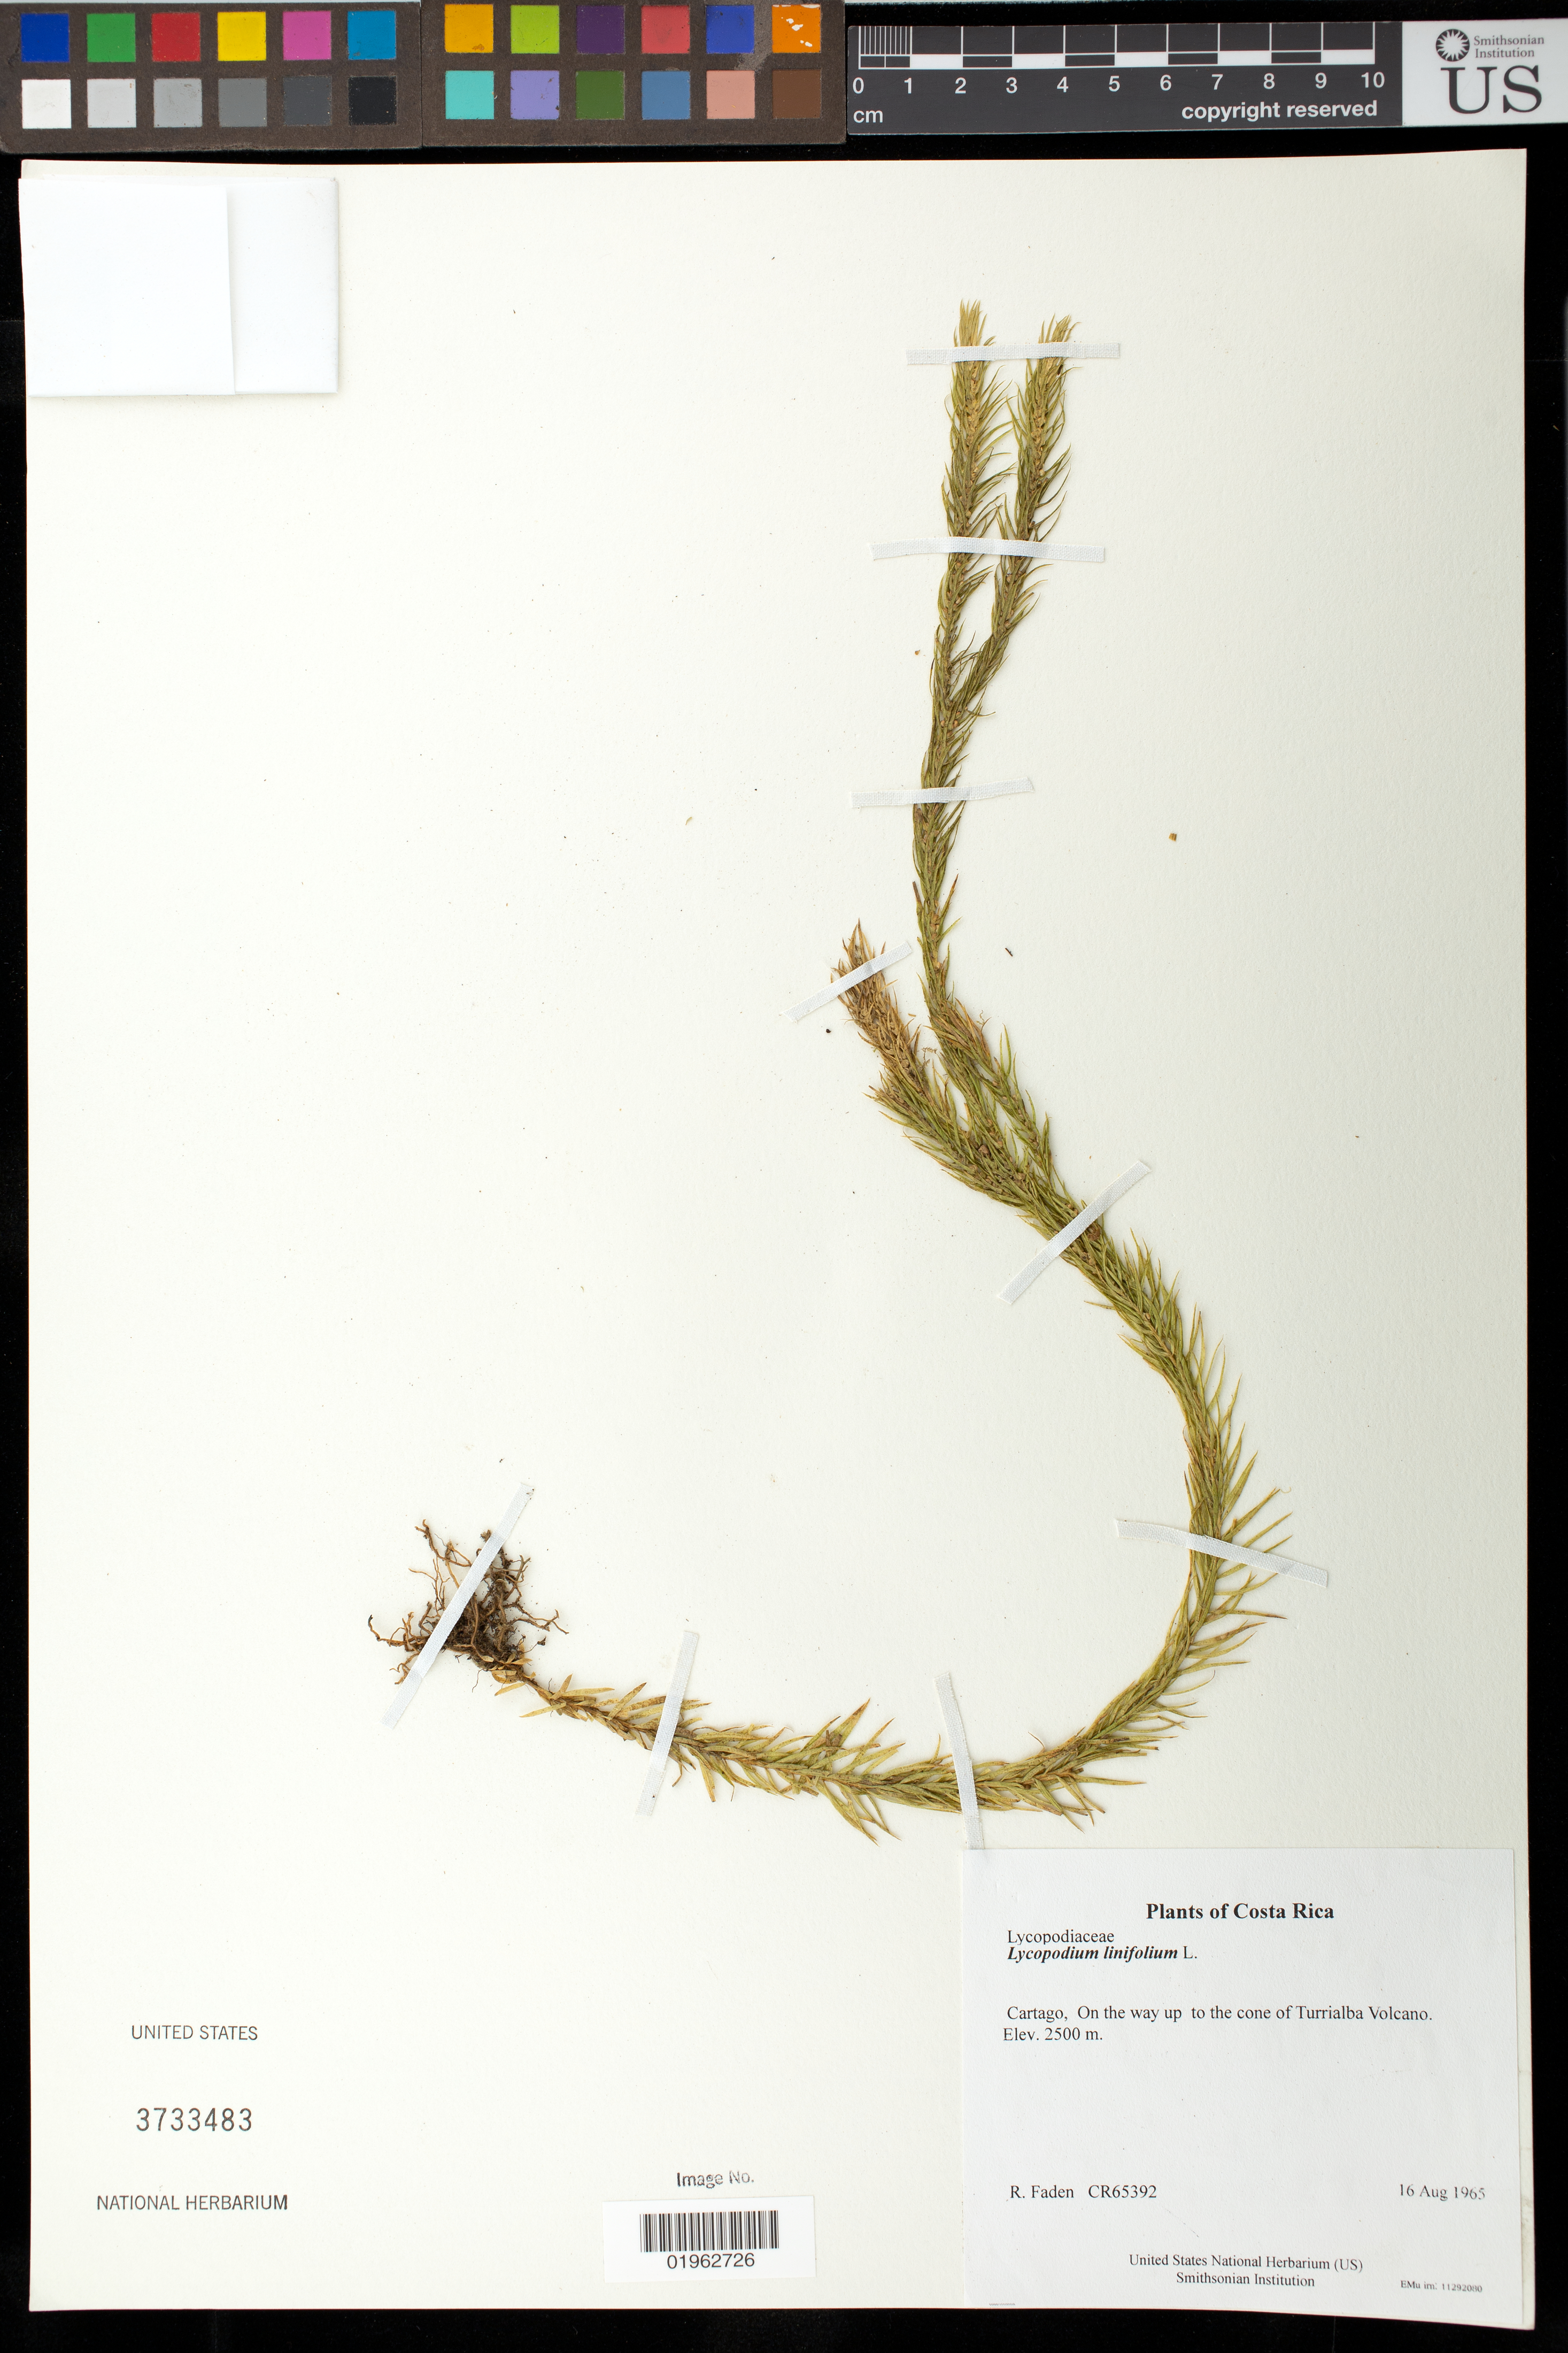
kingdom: Plantae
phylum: Tracheophyta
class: Lycopodiopsida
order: Lycopodiales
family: Lycopodiaceae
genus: Phlegmariurus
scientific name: Phlegmariurus linifolius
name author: (L.) B. Øllg.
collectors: R. B. Faden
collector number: CR65392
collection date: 1965-08-16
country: Costa Rica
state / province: Cartago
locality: On the way up to the cone of Turrialba Volcano.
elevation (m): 2500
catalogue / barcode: US 3733483